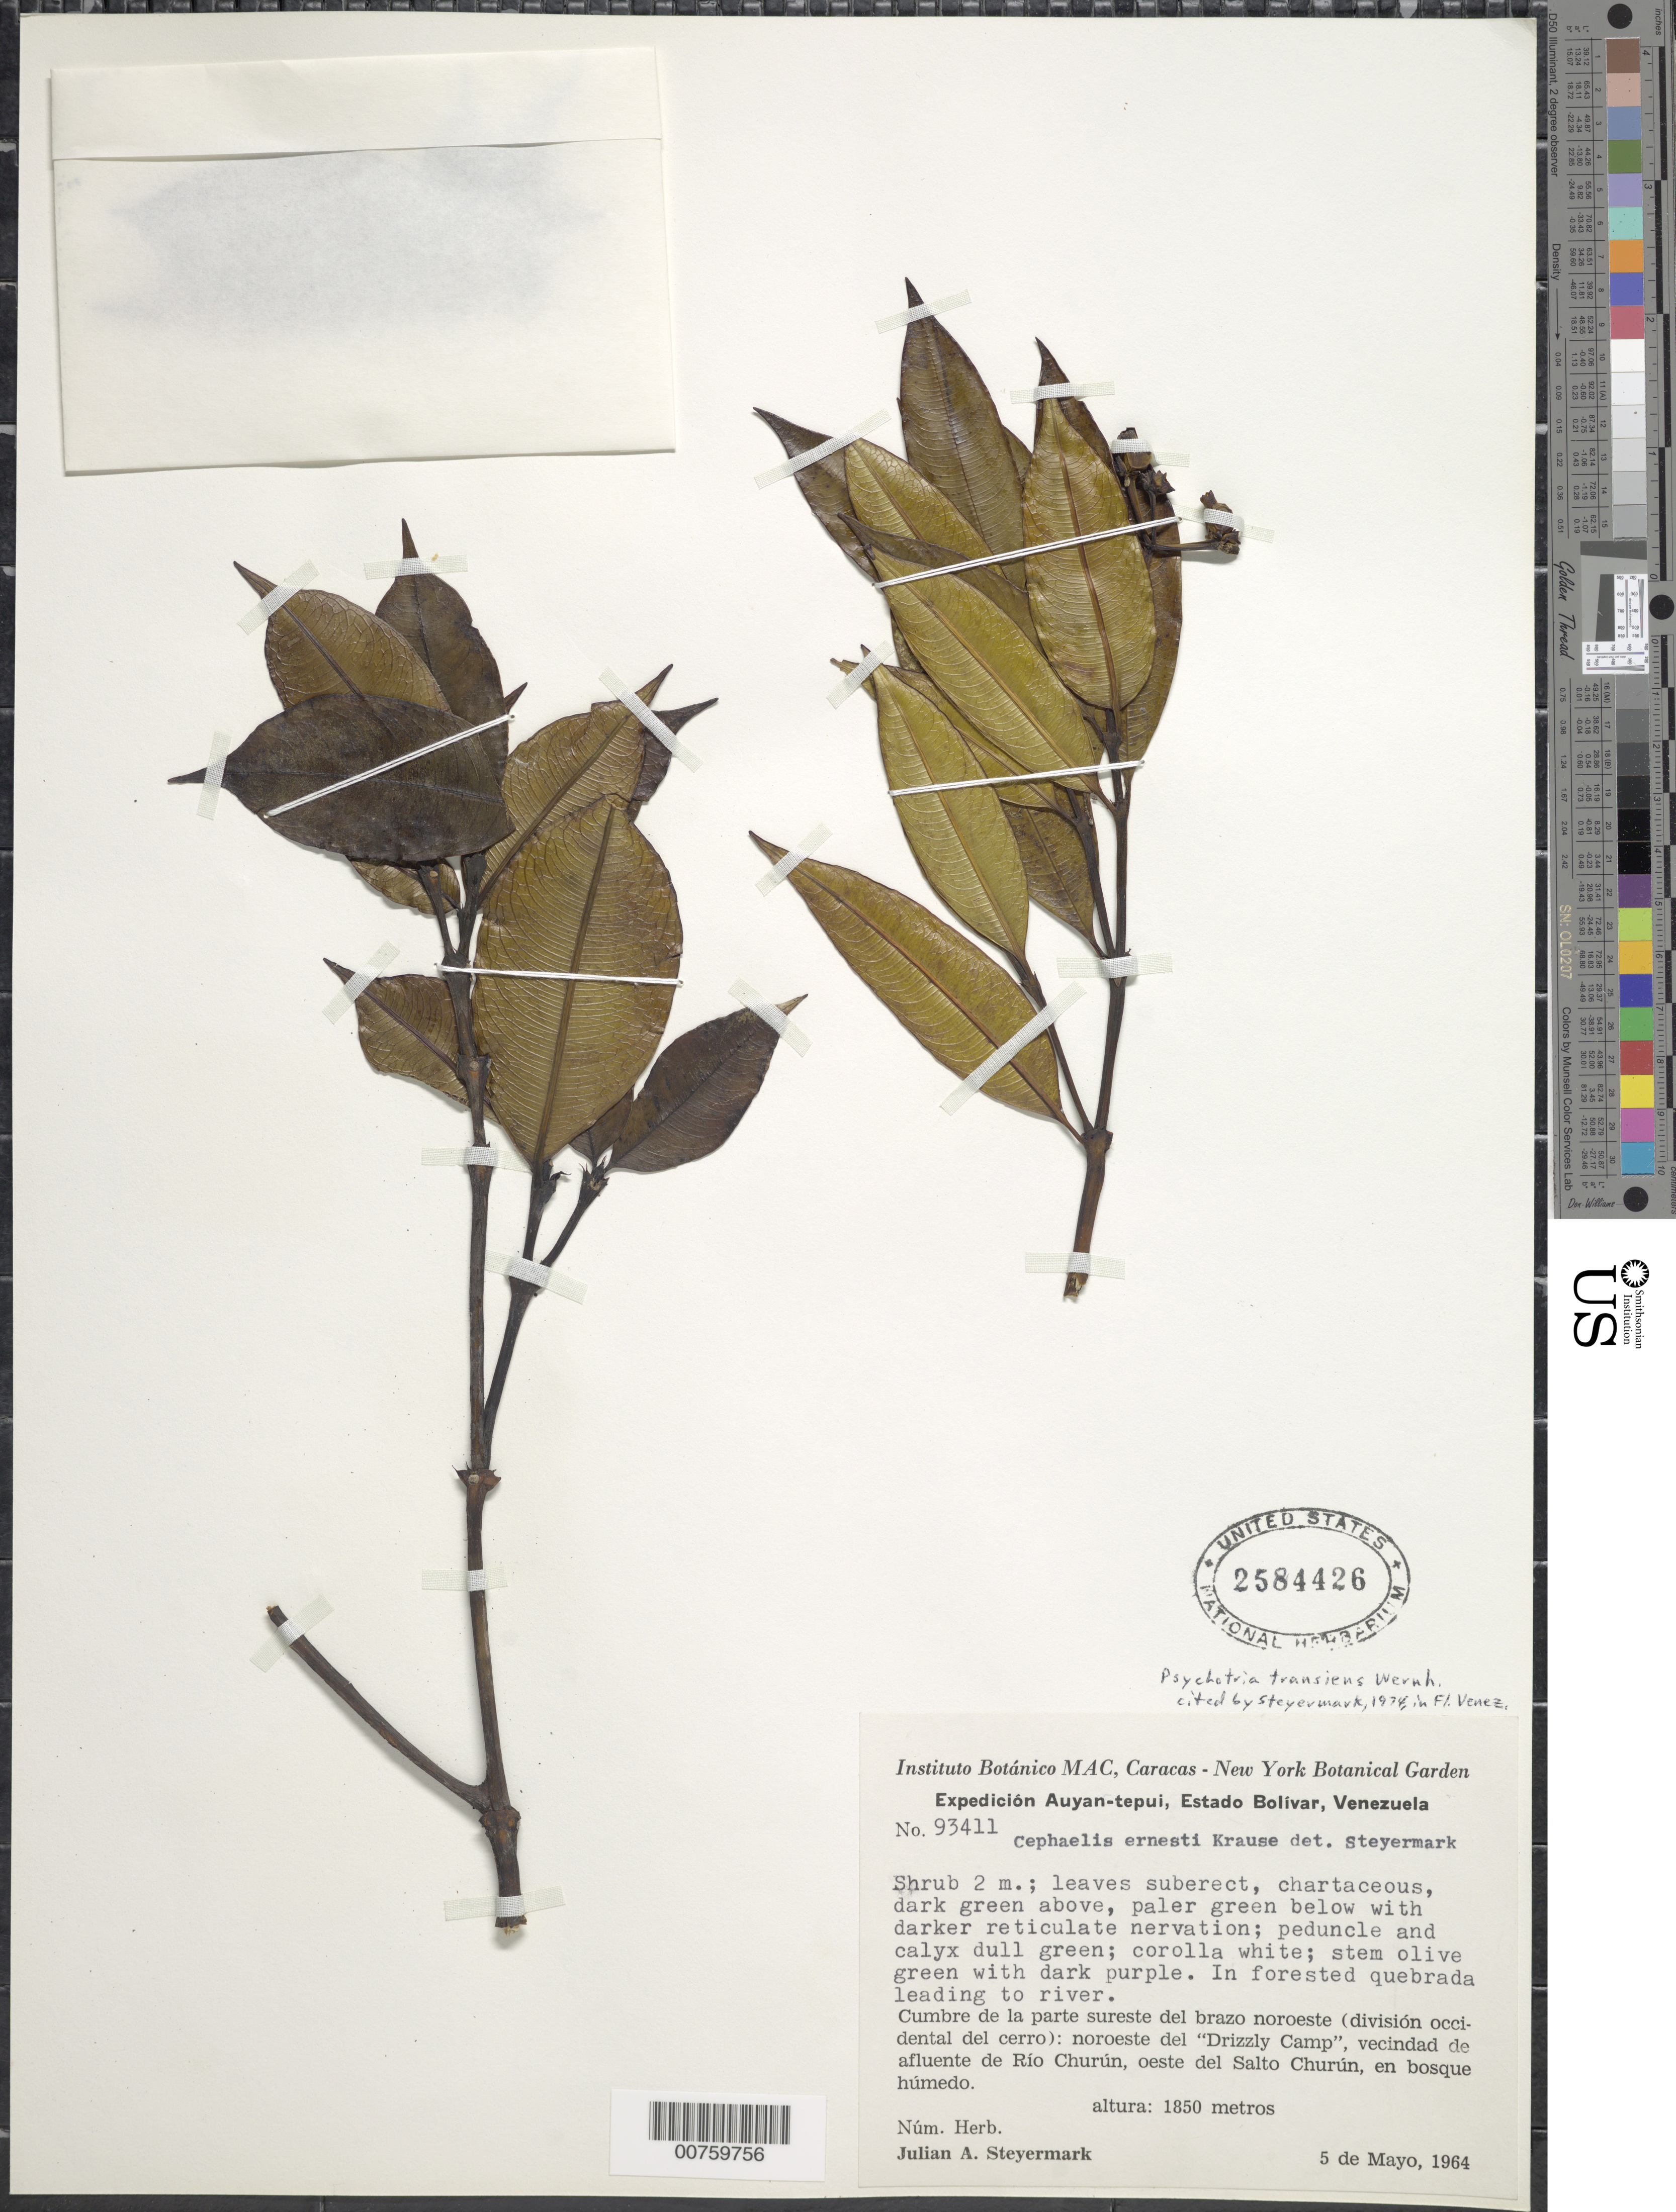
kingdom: Plantae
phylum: Tracheophyta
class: Magnoliopsida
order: Gentianales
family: Rubiaceae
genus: Psychotria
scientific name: Psychotria transiens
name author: Wernham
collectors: J. Steyermark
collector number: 93411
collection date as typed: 5-May-64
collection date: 1964-05-05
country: Venezuela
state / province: Bolívar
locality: Auyan-tepuí, cumbre de la parte sureste del brazo noroeste (division occidental del cerro): noroeste del "Drizzly Camp," vecindad de afluente de Río Churún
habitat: Forested quebrada leading to river; en bosque humedo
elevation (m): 1850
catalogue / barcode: US 2584426